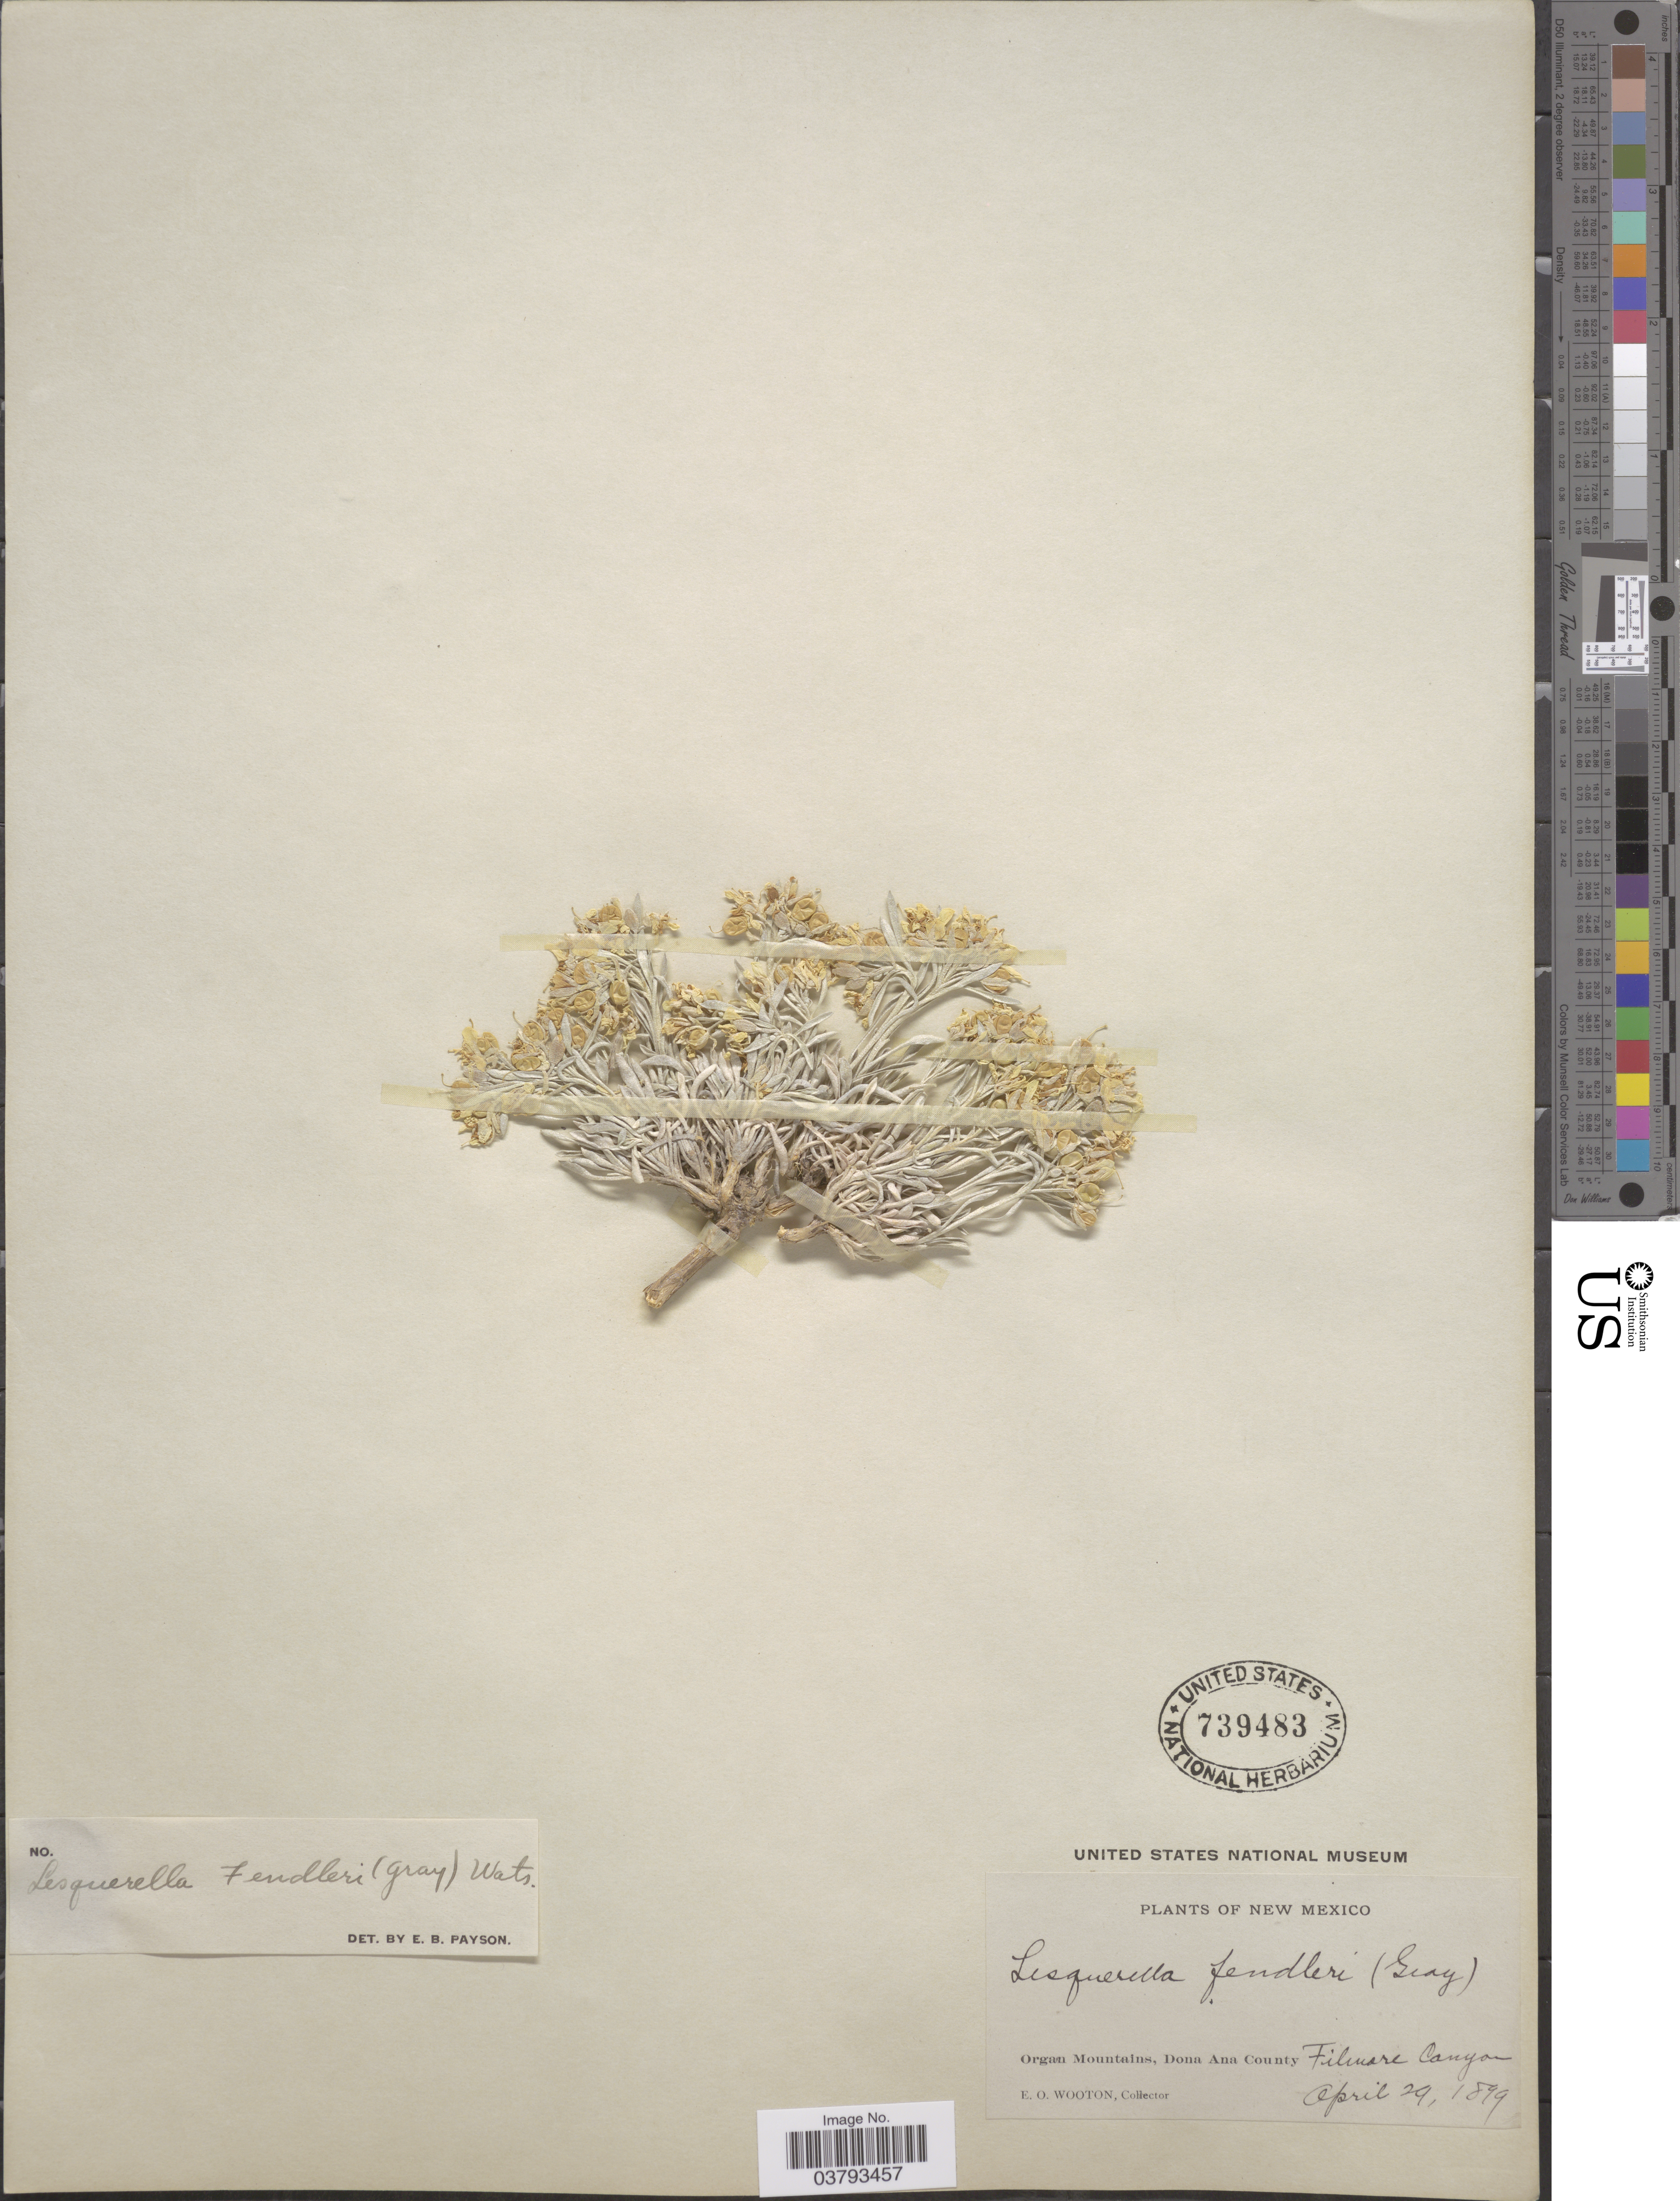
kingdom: Plantae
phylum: Tracheophyta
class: Magnoliopsida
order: Brassicales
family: Brassicaceae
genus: Lesquerella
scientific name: Lesquerella fendleri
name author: (A. Gray) S. Watson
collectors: E. O. Wooton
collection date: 1899-04-29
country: United States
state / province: New Mexico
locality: Organ Mountains, Dona Ana County, Filmore Canyon.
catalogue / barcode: US 739483